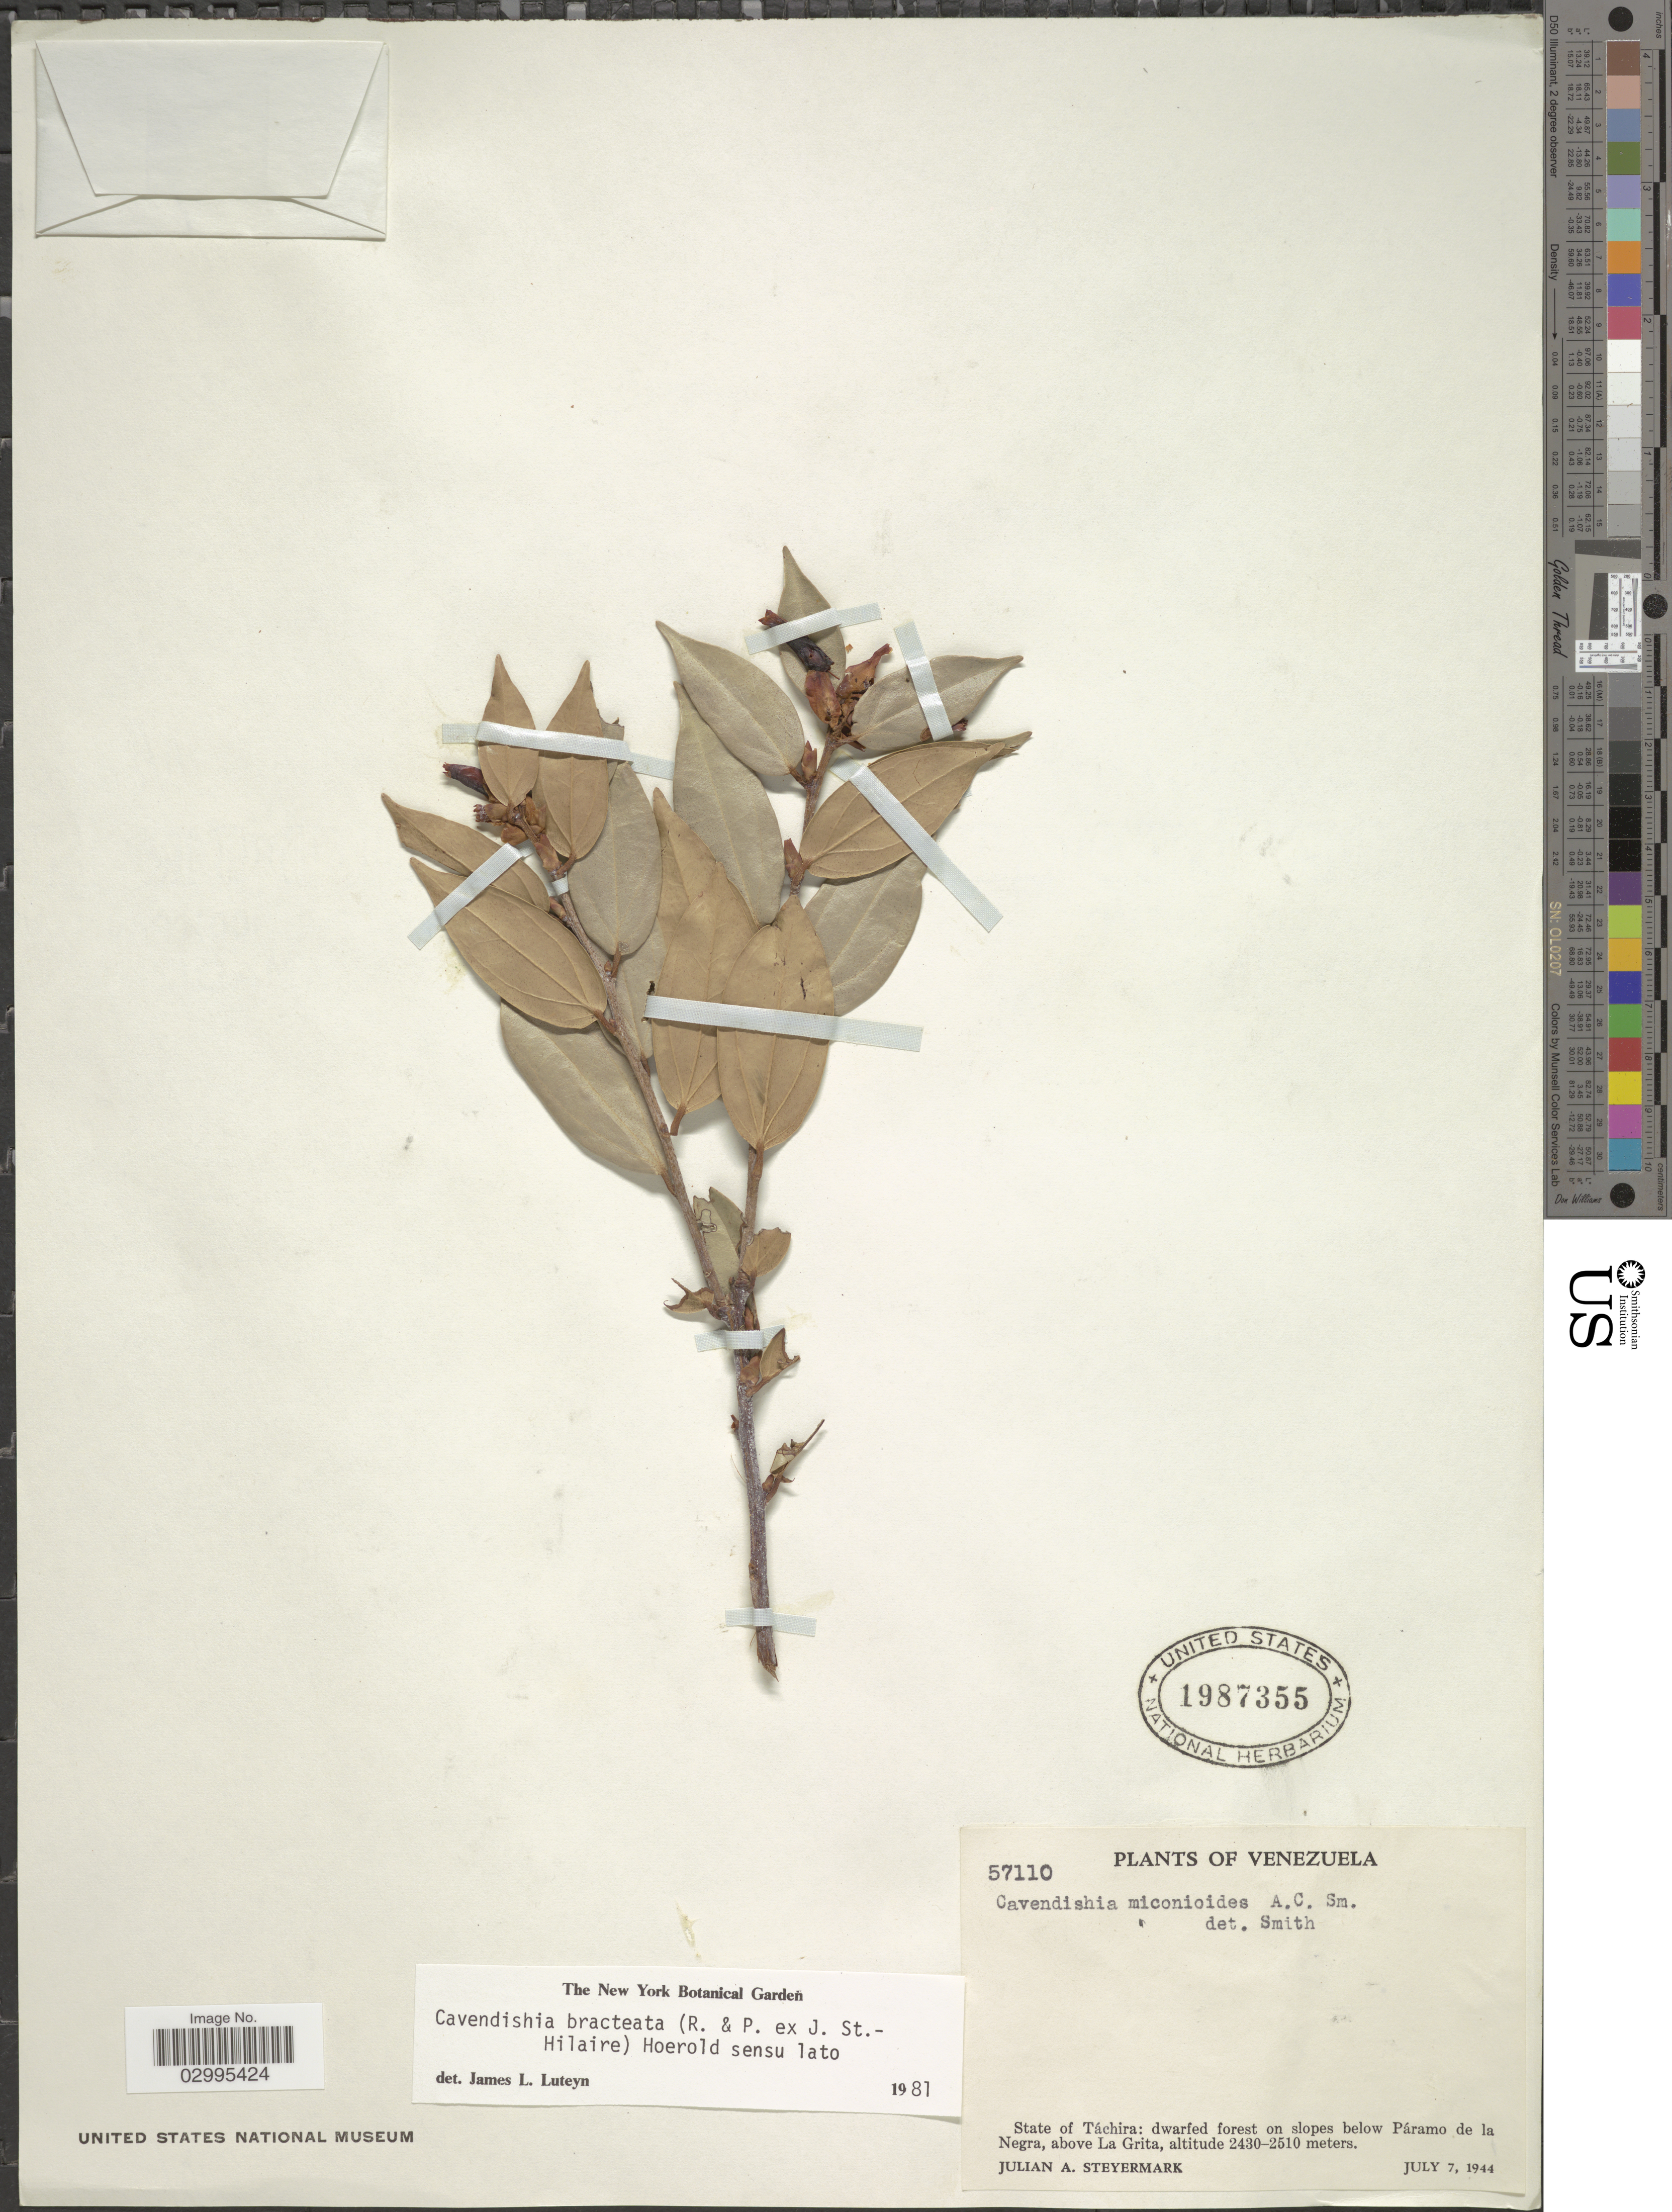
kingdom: Plantae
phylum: Tracheophyta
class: Magnoliopsida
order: Ericales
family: Ericaceae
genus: Cavendishia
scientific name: Cavendishia bracteata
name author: (Ruiz & Pav. ex J. St.-Hil.) Hoerold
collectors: J. Steyermark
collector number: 57110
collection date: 1944-10-07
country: Venezuela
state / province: Tachira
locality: Dwarfed forest on slopes below Páramo de la Negra, above La Grita.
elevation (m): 2430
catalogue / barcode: US 1987355